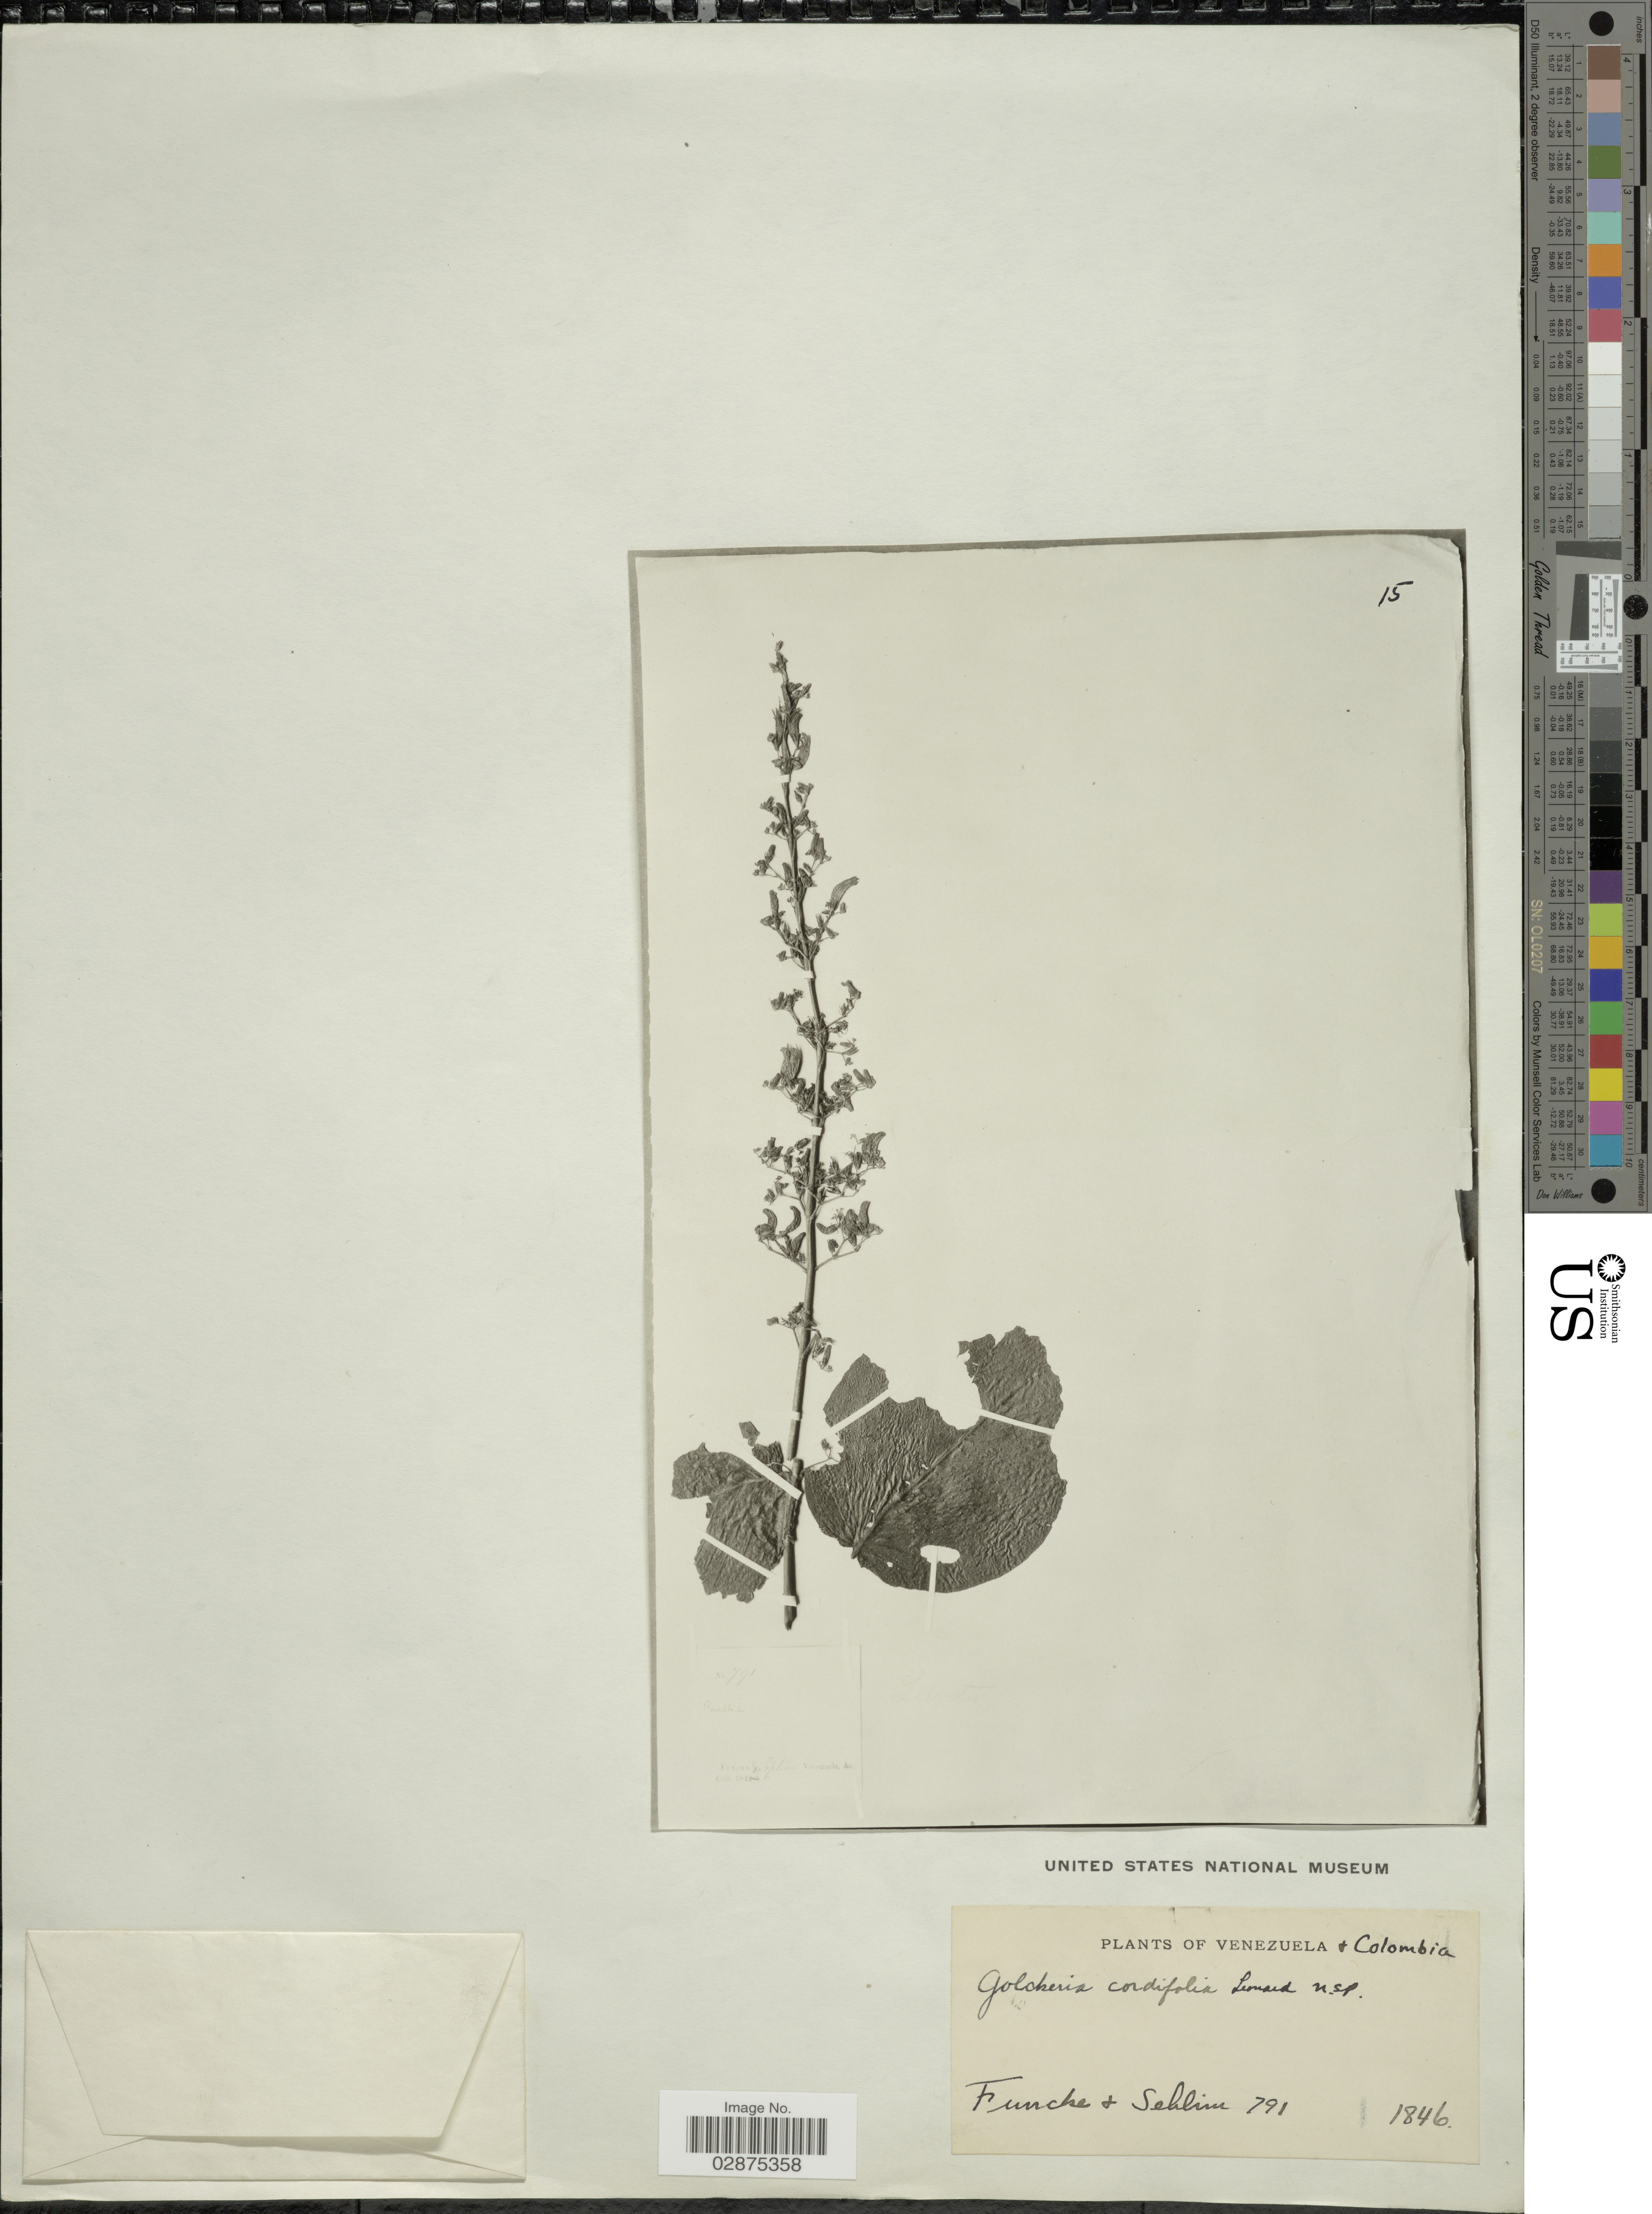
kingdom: Plantae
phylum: Tracheophyta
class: Magnoliopsida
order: Lamiales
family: Acanthaceae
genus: Stenostephanus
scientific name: Stenostephanus puberulus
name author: Lindau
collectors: -. Funck & Schlim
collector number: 791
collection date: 1846